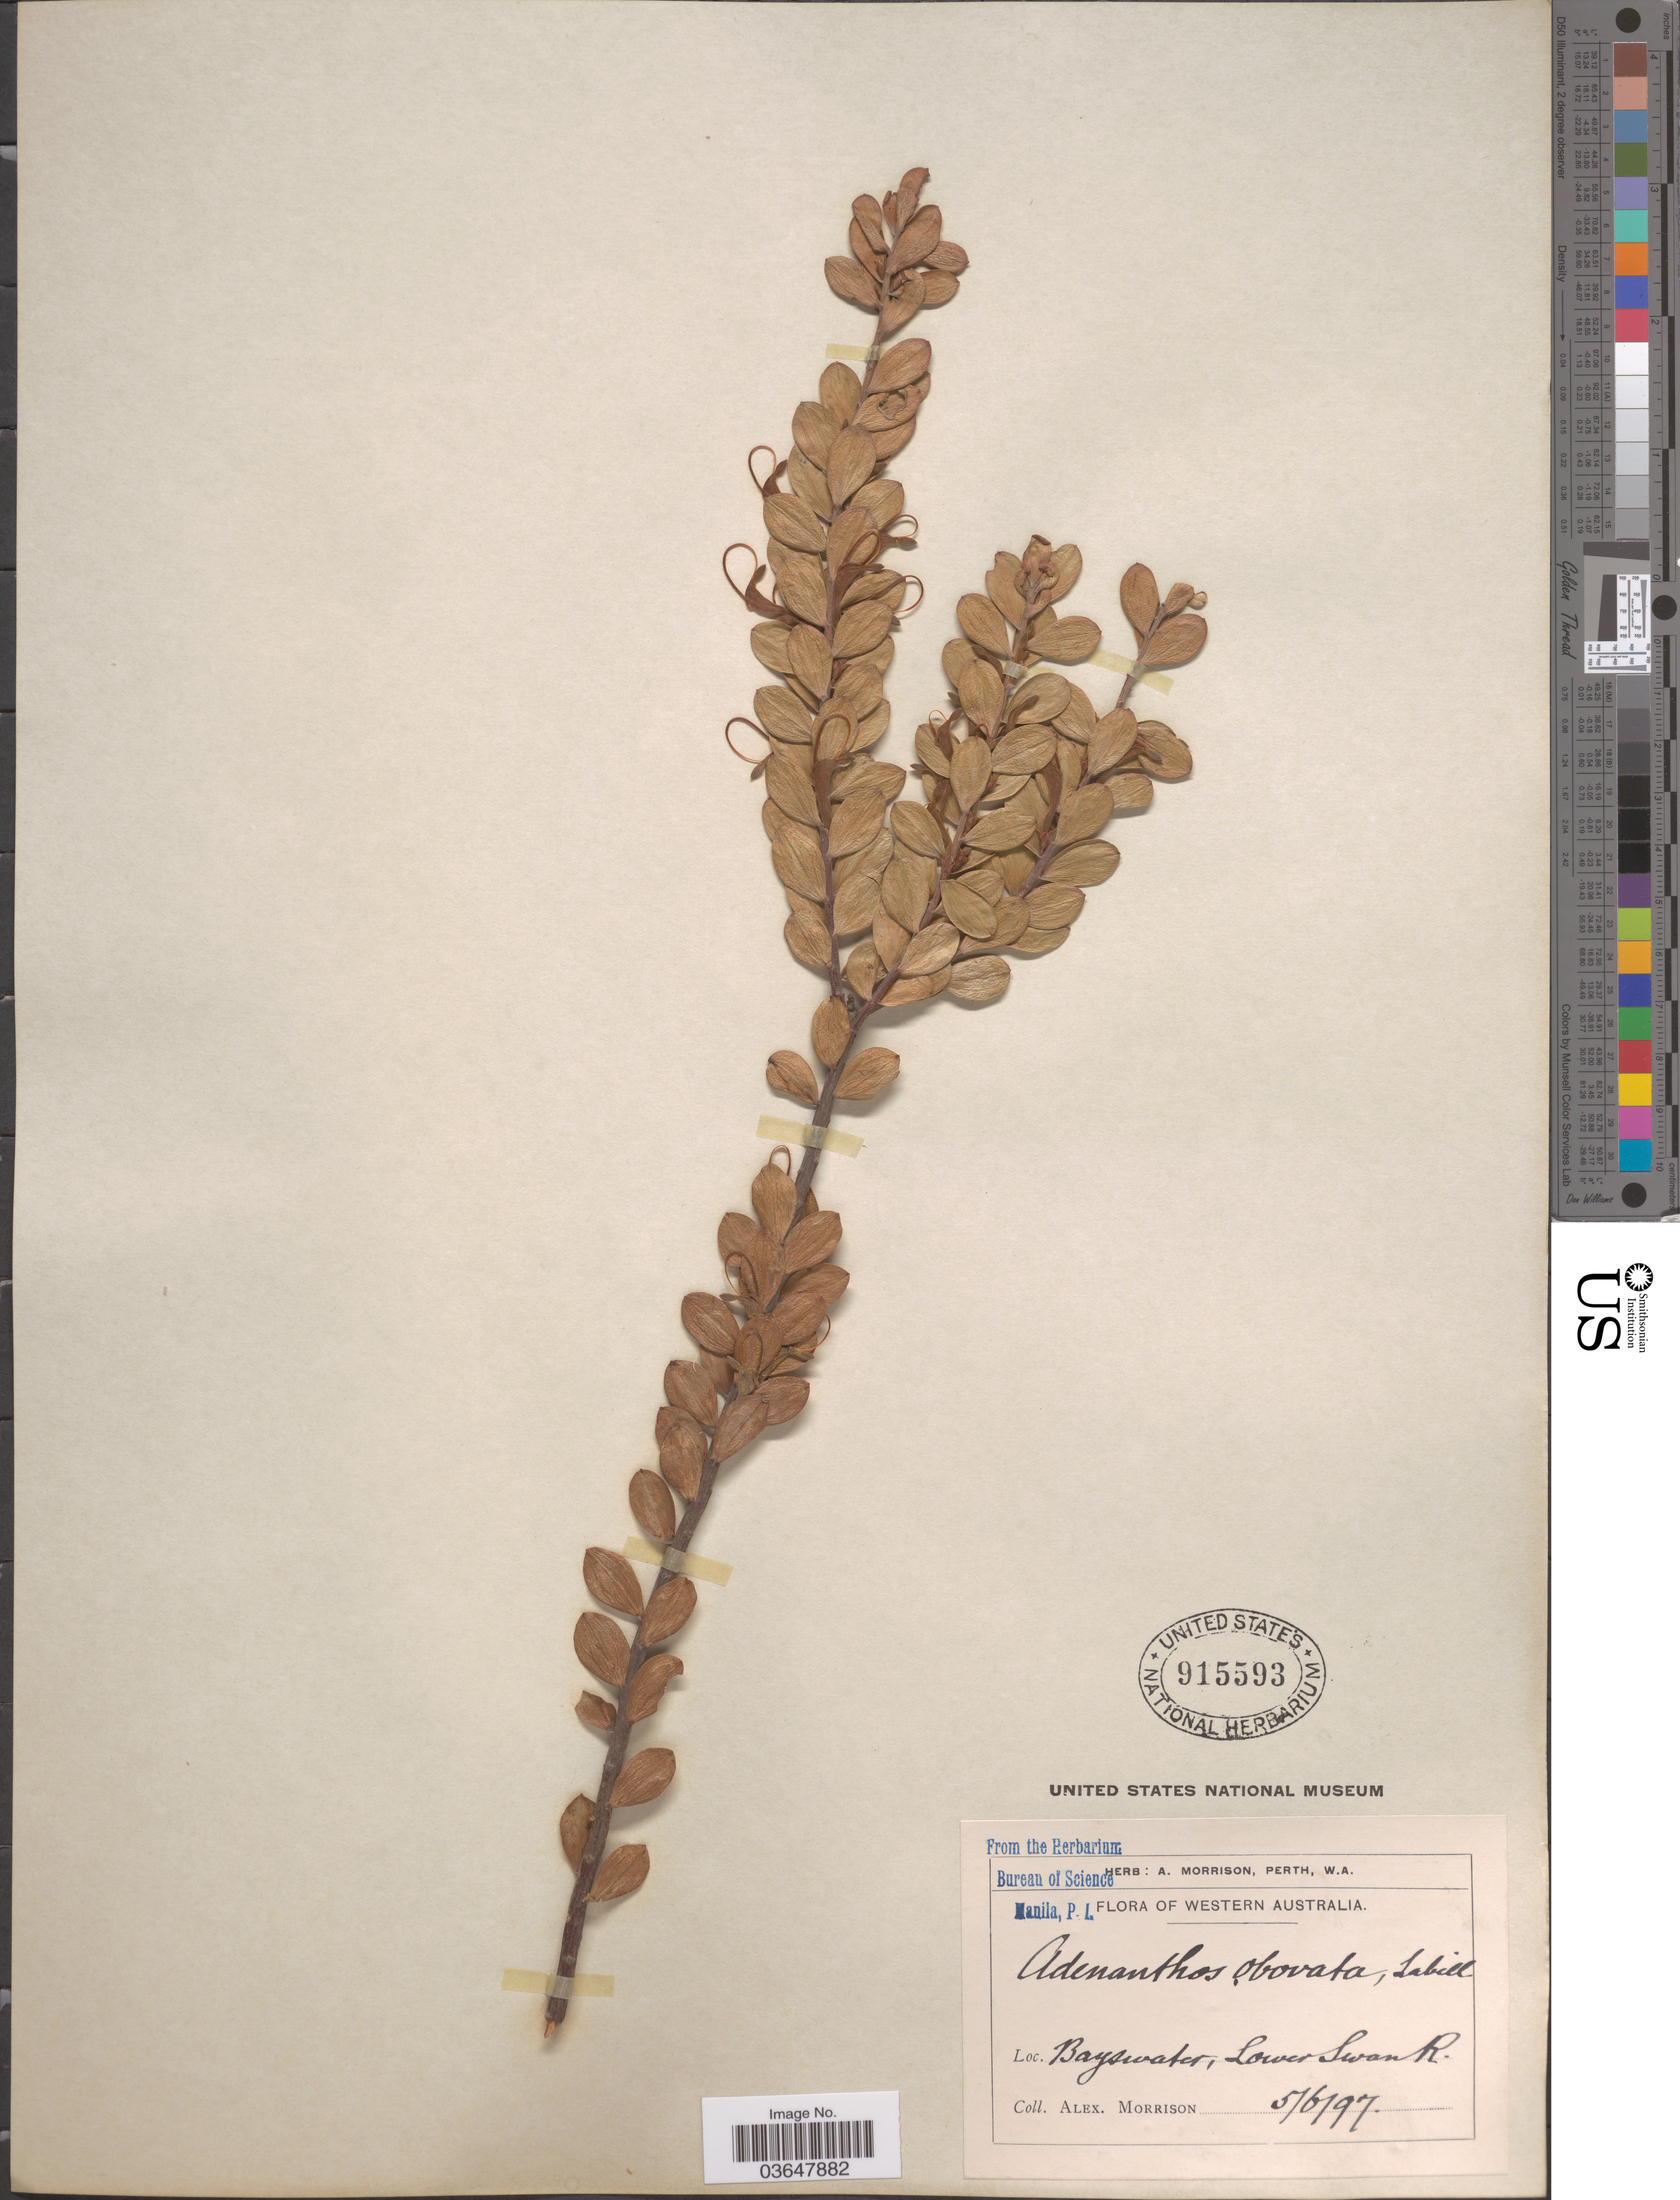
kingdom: Plantae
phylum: Tracheophyta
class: Magnoliopsida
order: Proteales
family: Proteaceae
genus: Adenanthos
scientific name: Adenanthos obovatus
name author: Labill.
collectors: A. Morrison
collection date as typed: Transcribed d/m/y: 5/6/97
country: Australia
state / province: Western Australia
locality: Bayswater, Lower Swan R.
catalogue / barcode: US 915593